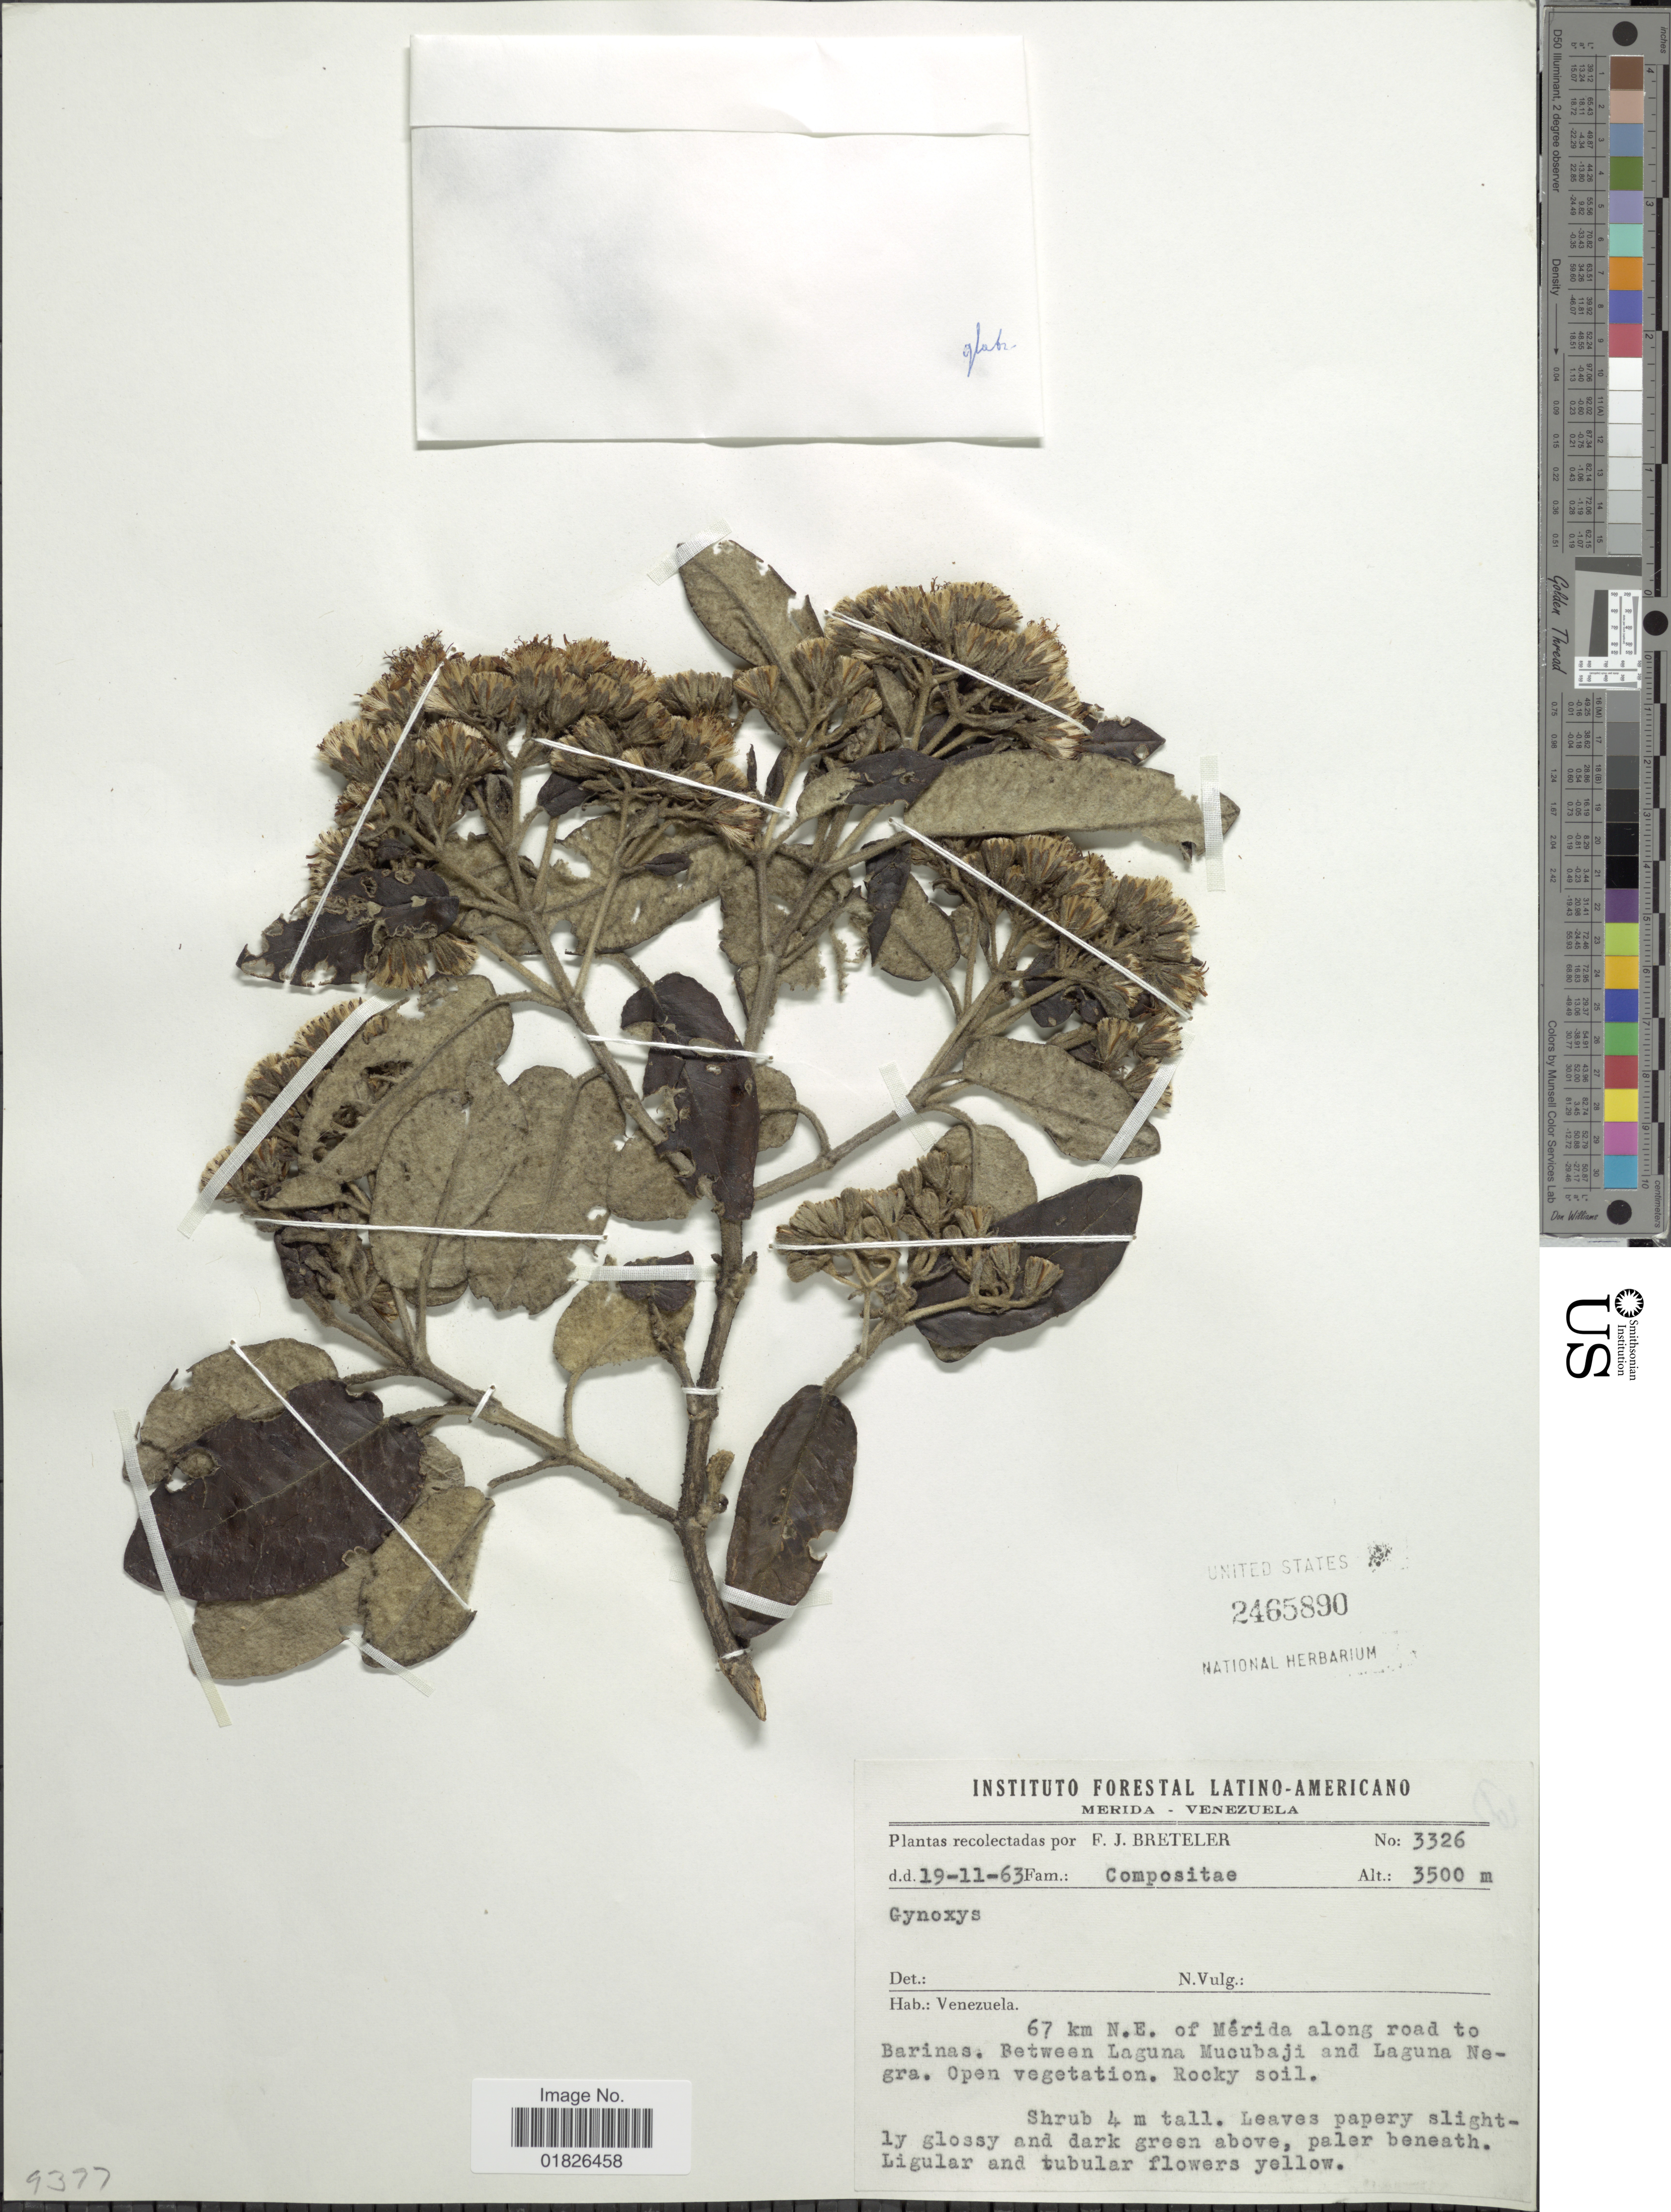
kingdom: Plantae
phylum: Tracheophyta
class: Magnoliopsida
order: Asterales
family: Asteraceae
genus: Gynoxys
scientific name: Gynoxys moritziana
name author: Sch. Bip. ex Wedd.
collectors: F. J. Breteler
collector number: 3326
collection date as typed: Transcribed d/m/y: 19/11/63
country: Venezuela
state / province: Mérida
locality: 67 km N. E. of Merida along road to Barinas, between Lagunas Mucubaji and Laguna Negra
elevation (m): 3500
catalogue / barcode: US 2465890